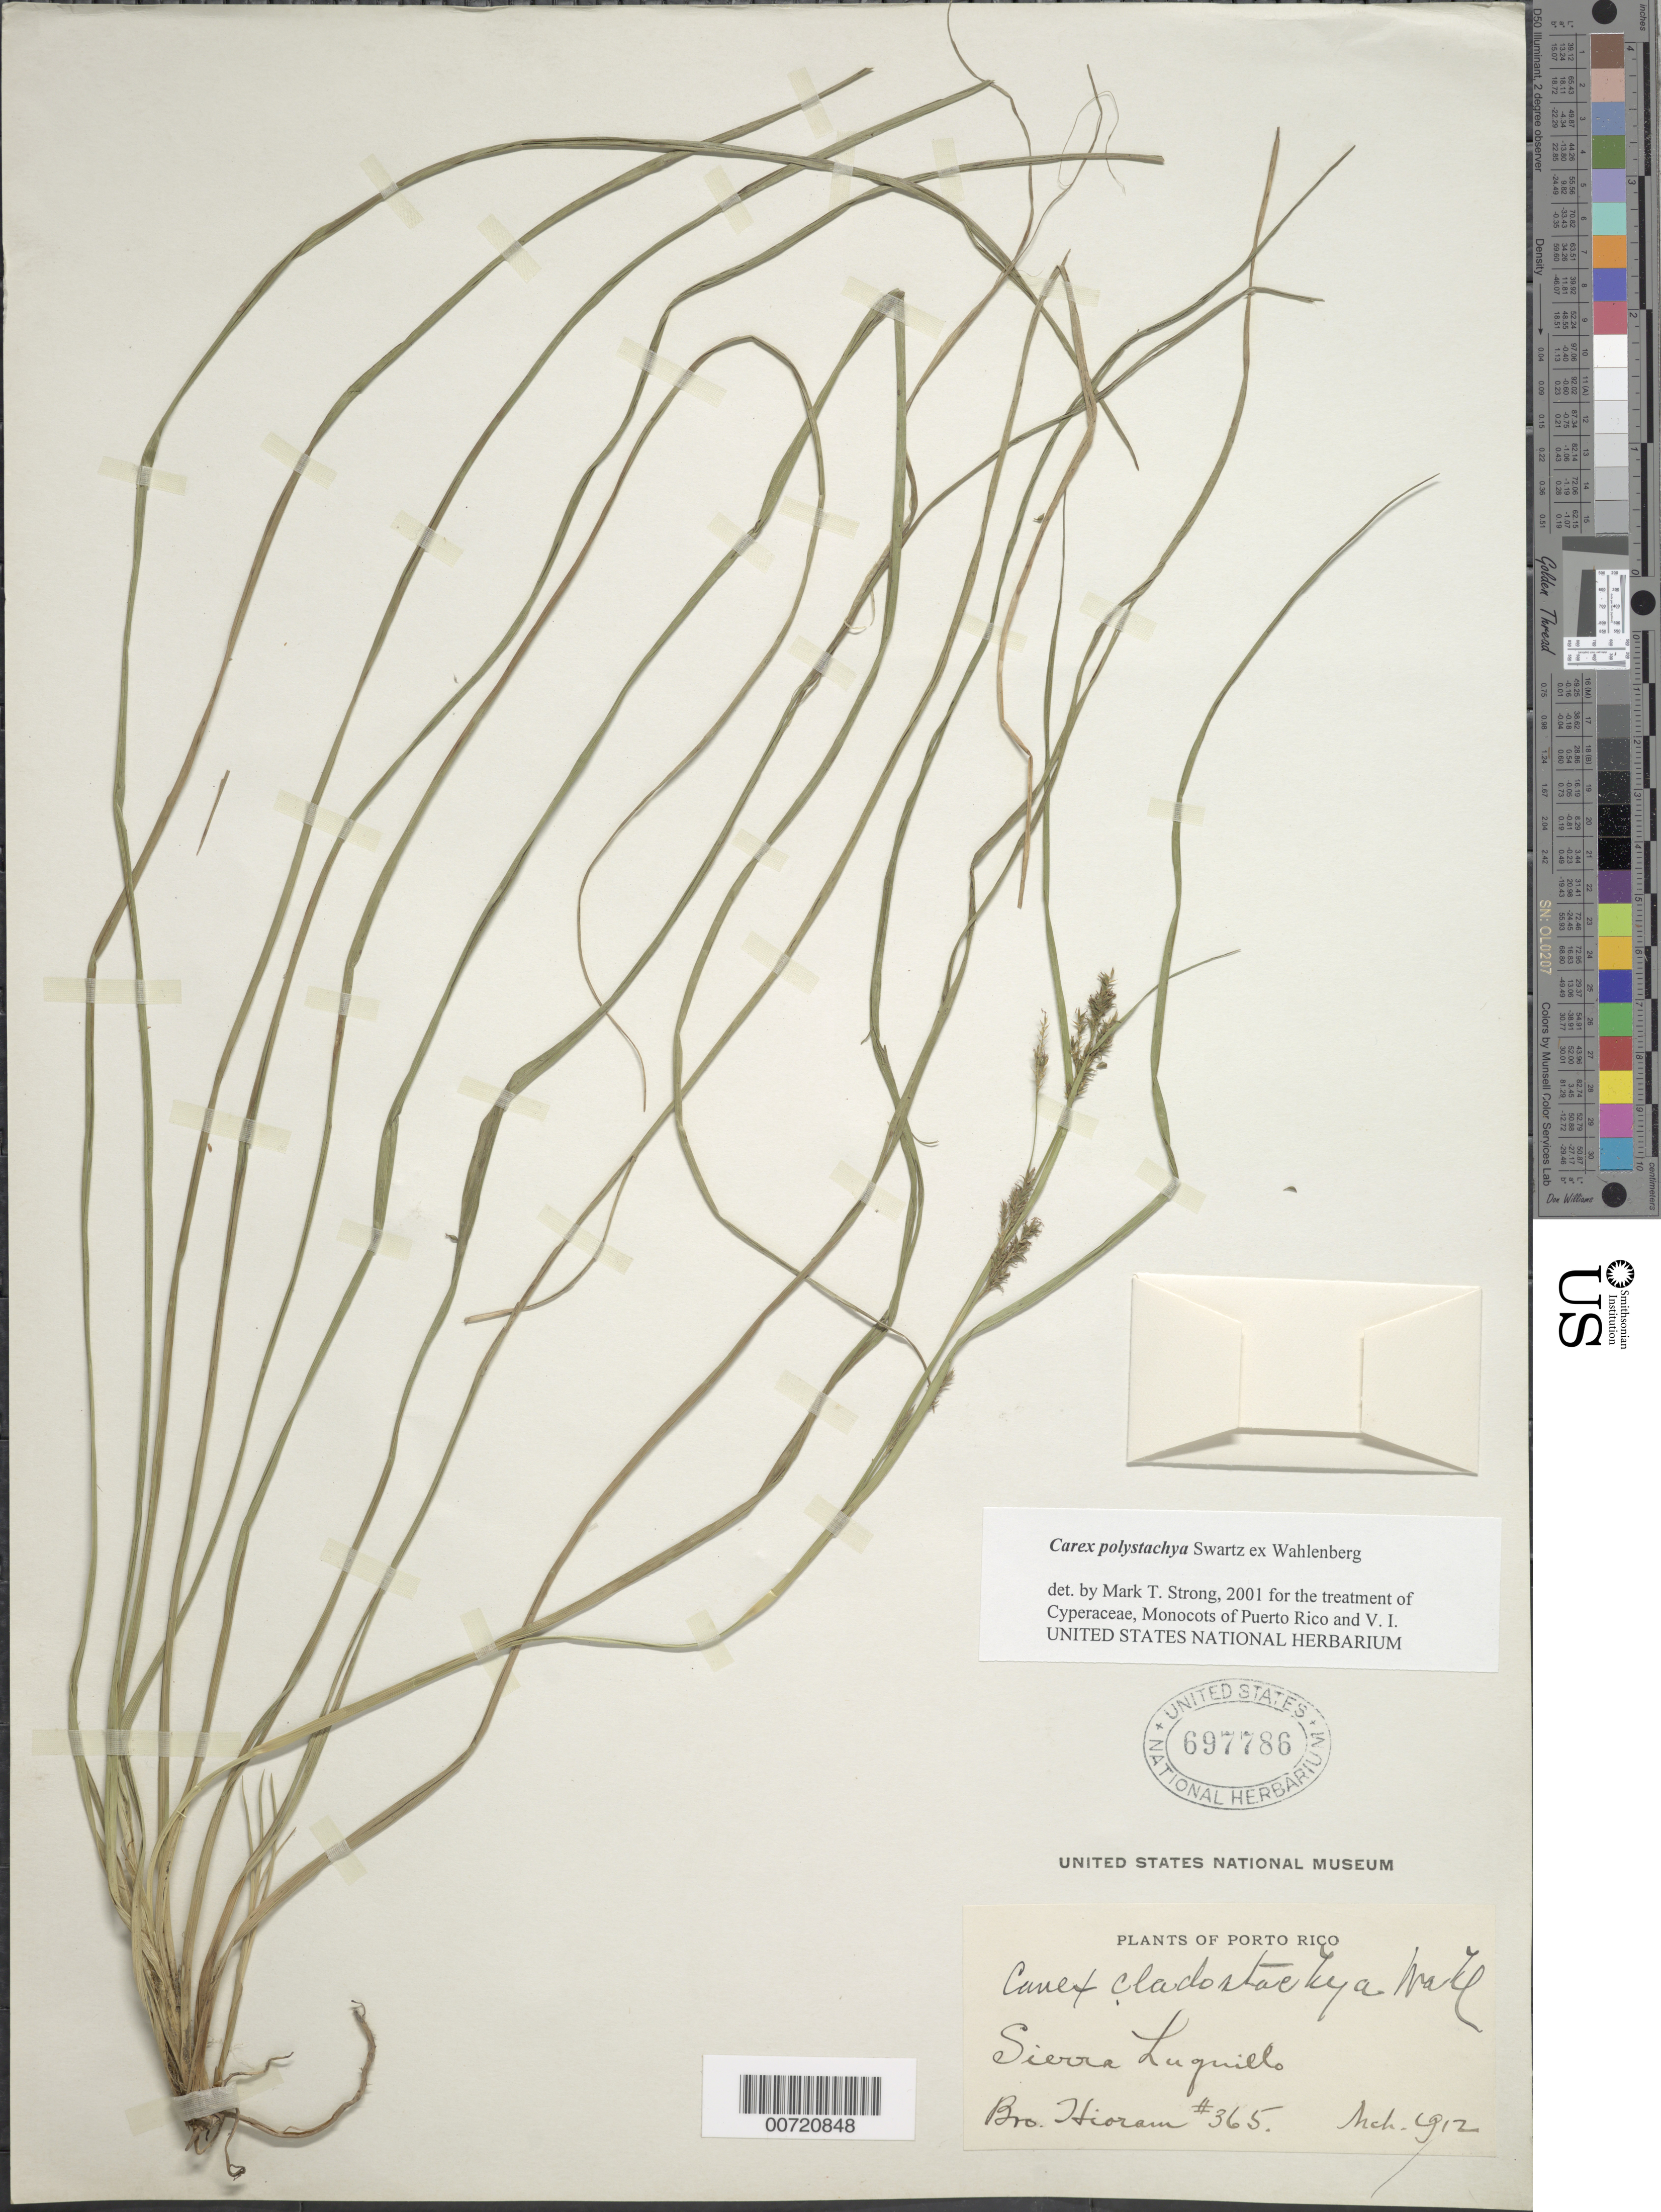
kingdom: Plantae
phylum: Tracheophyta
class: Liliopsida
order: Poales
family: Cyperaceae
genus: Carex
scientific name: Carex polystachya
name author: Sw. ex Wahlenb.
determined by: Strong, M. T., (US), Smithsonian Institution - National Museum of Natural History (UNITED STATES)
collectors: Bro. Hioram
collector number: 365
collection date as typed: Mar 1912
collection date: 1912-03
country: Puerto Rico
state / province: Luquillo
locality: Sierra de Luquillo.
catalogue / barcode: US 697786